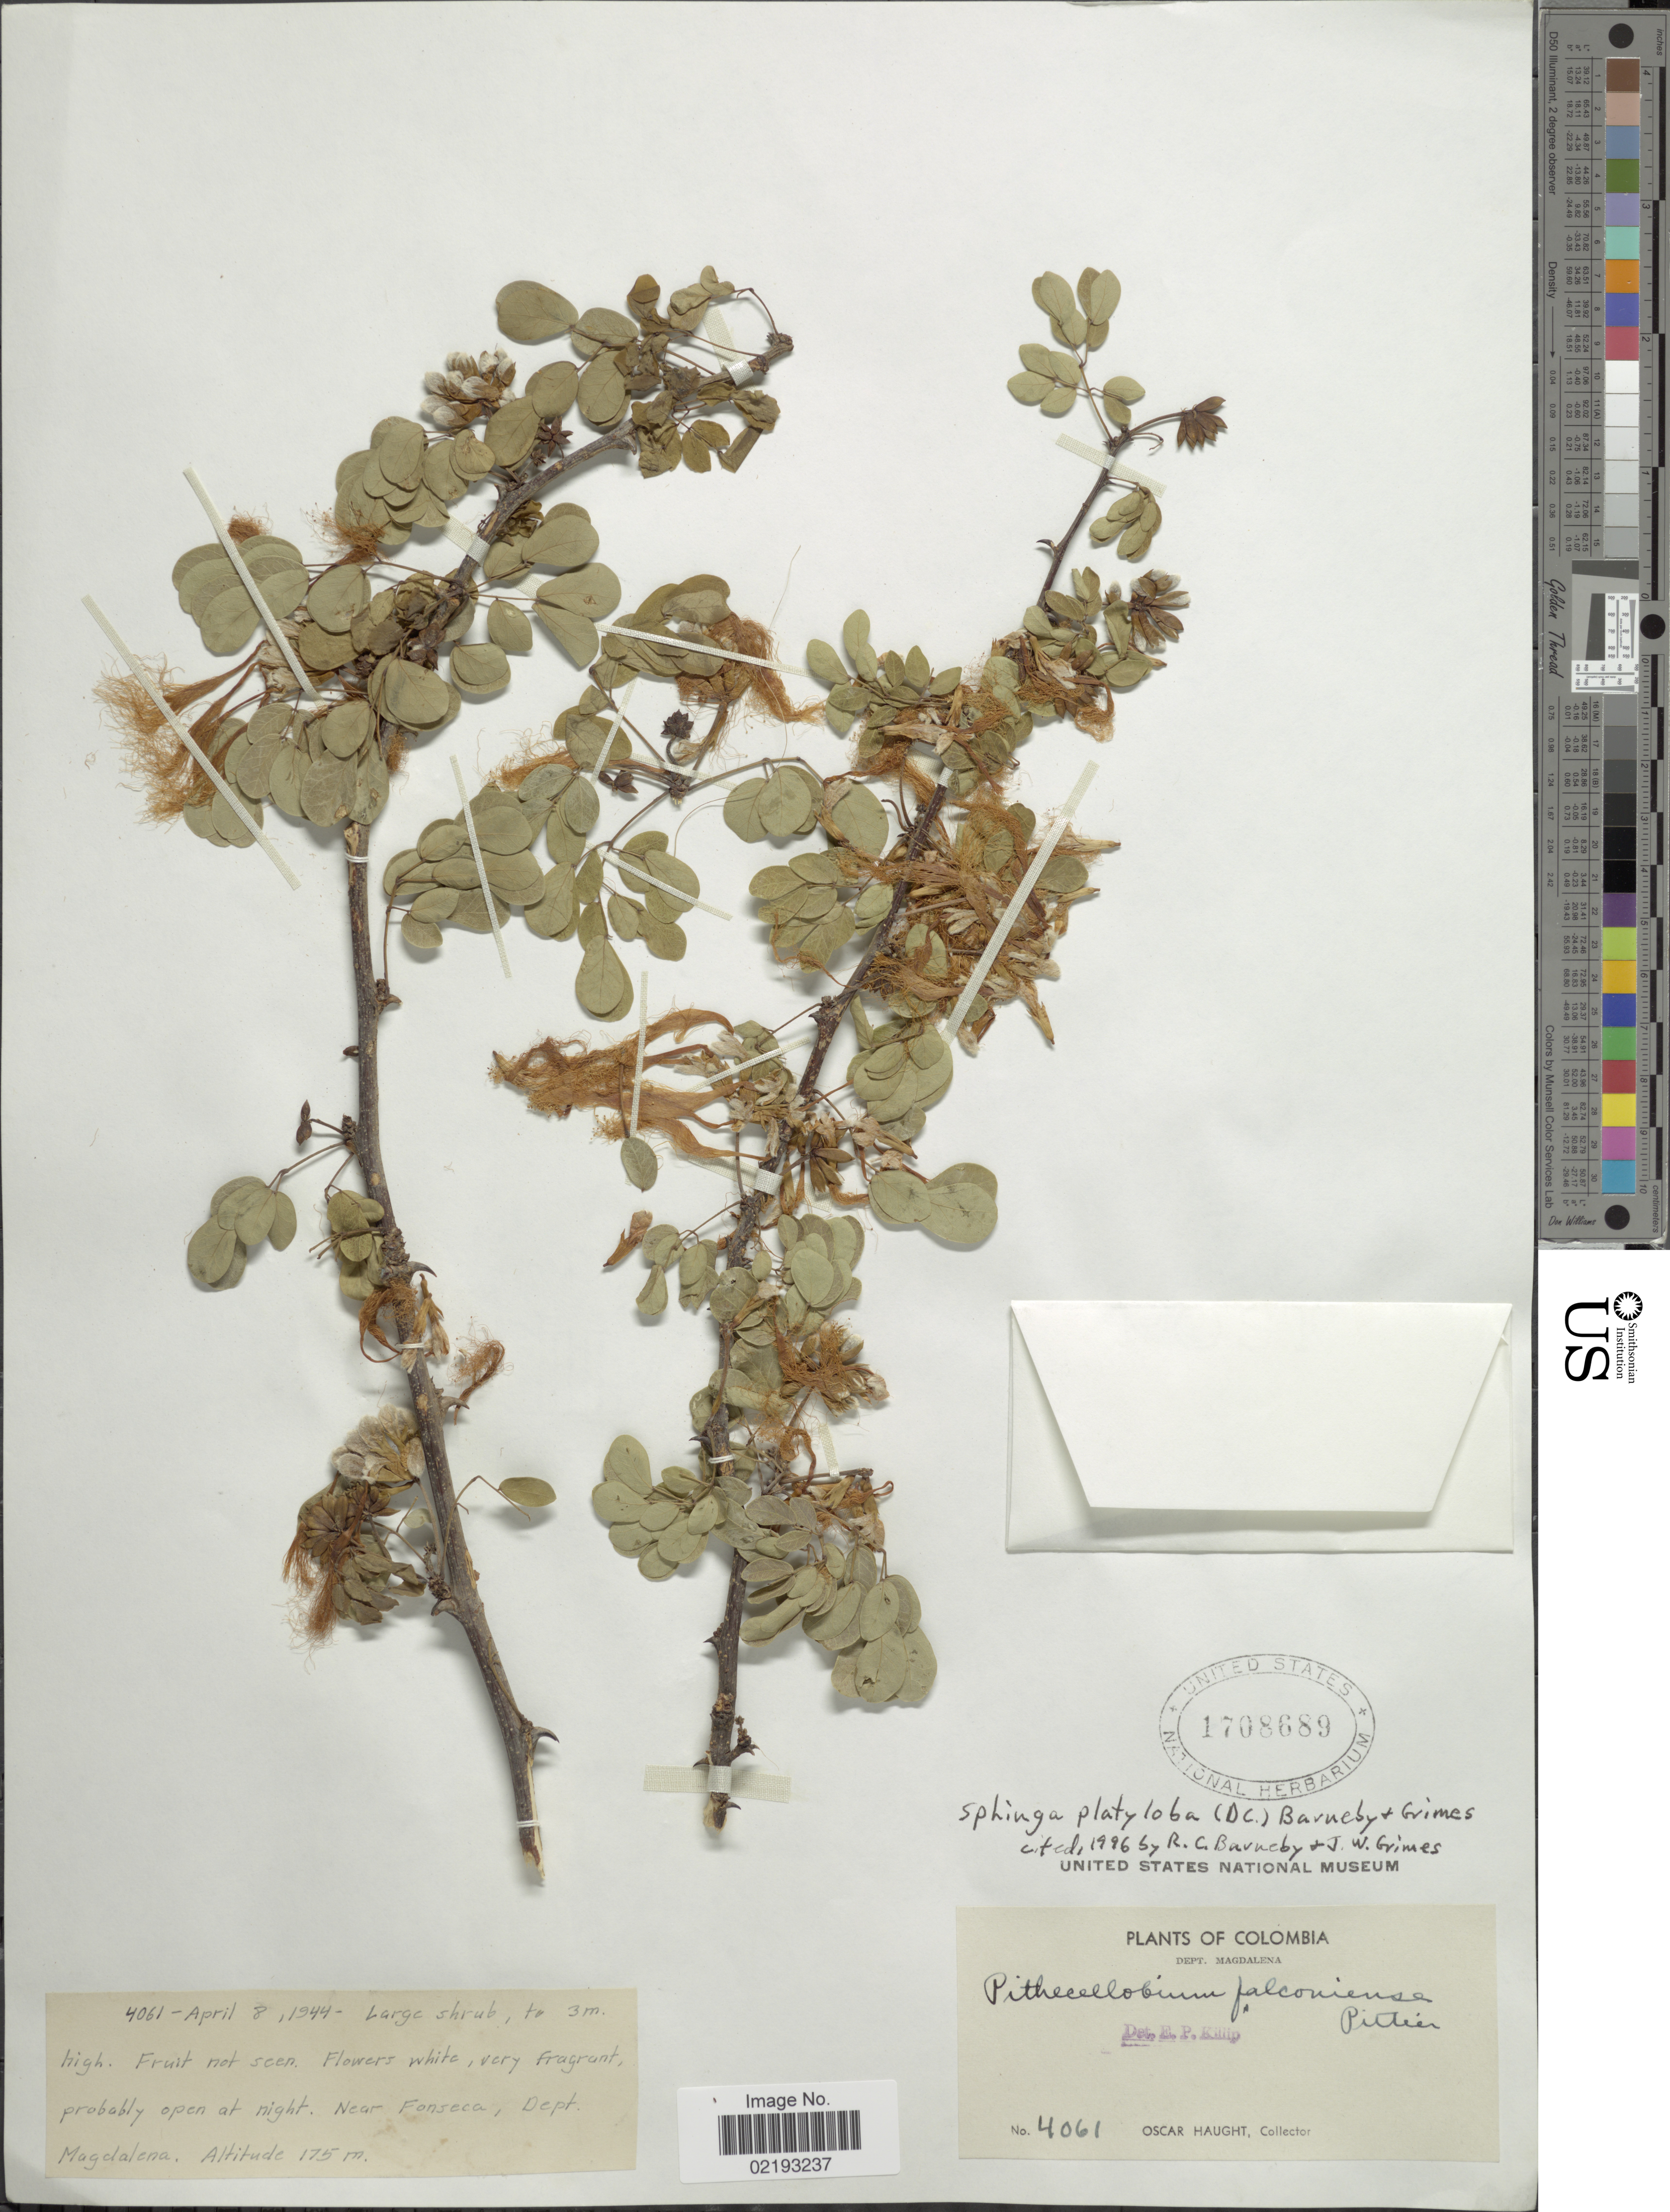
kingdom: Plantae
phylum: Tracheophyta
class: Magnoliopsida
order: Fabales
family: Fabaceae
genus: Sphinga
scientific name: Sphinga platyloba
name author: (DC.) Barneby & J.W. Grimes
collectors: O. L. Haught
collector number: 4061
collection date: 1944-04-08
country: Colombia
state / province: Magdalena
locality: Dept. Magdalena, Near Fonseca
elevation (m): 175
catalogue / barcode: US 1708689